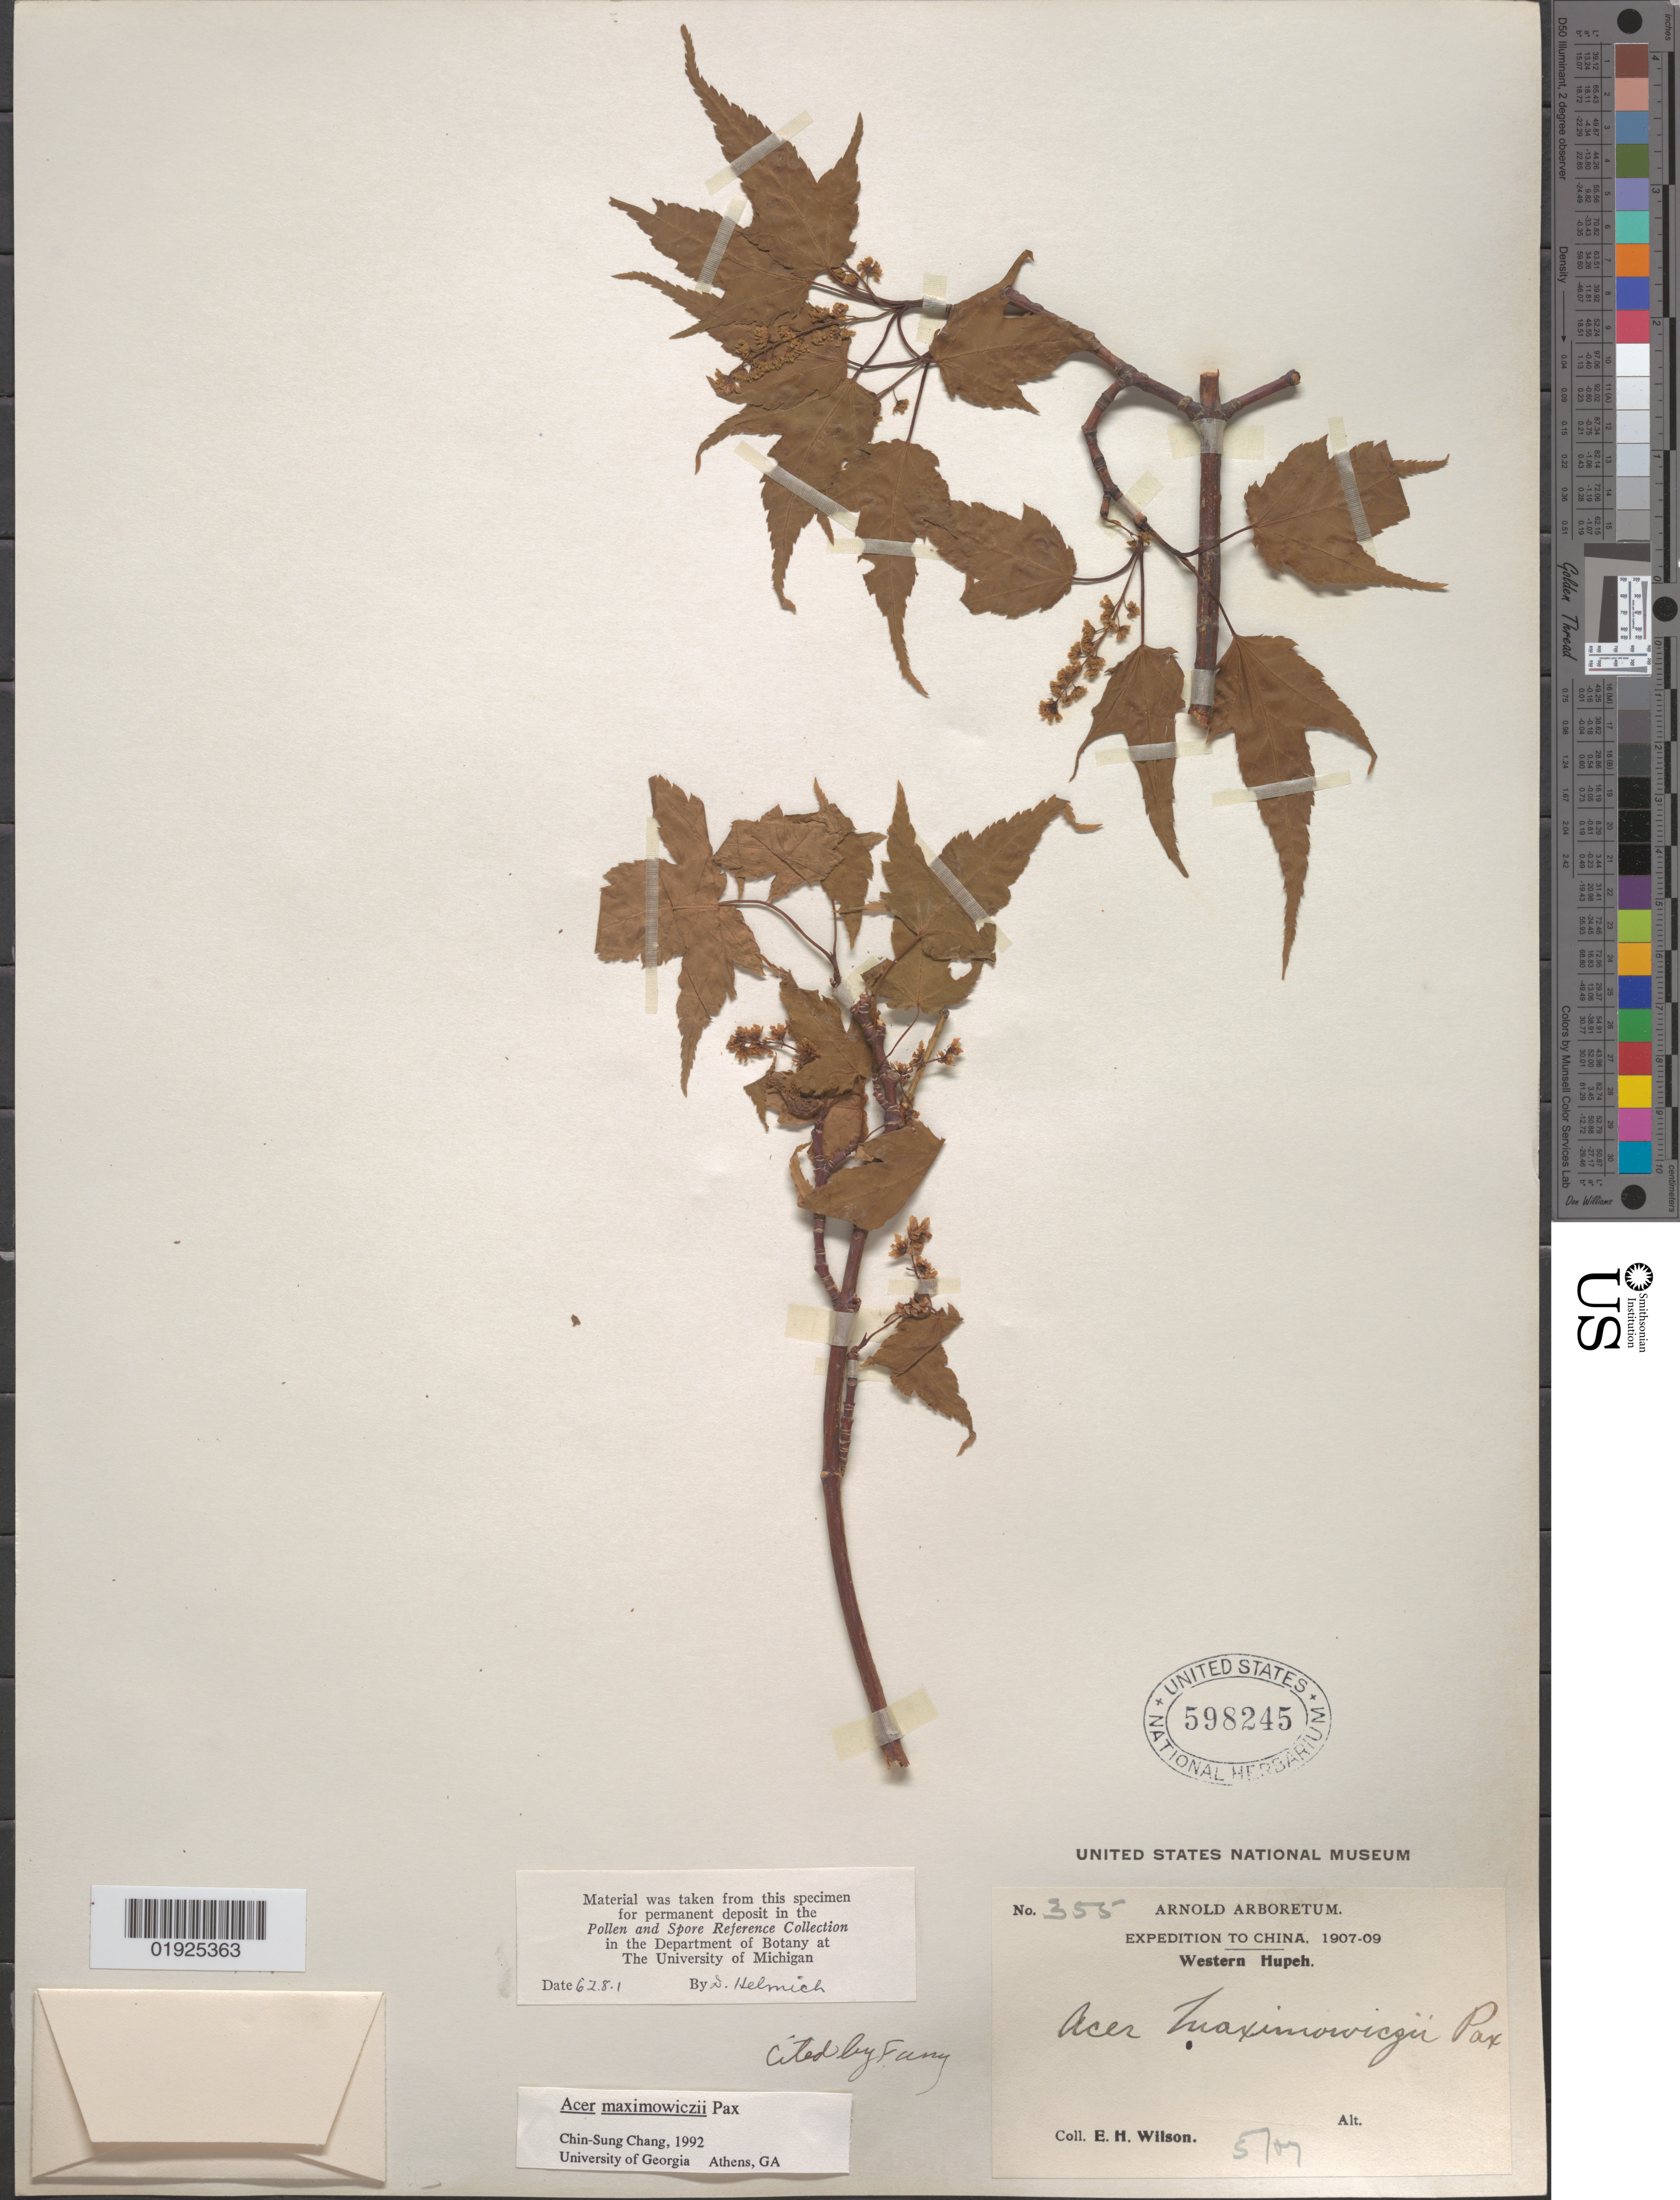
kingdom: Plantae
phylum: Tracheophyta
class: Magnoliopsida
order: Sapindales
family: Sapindaceae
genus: Acer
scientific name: Acer pectinatum subsp. maximowiczii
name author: (Pax) A.E. Murray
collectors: E. H. Wilson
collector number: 355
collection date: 1907-05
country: China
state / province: Hubei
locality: Western Hupeh [Hubei]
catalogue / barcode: US 598245